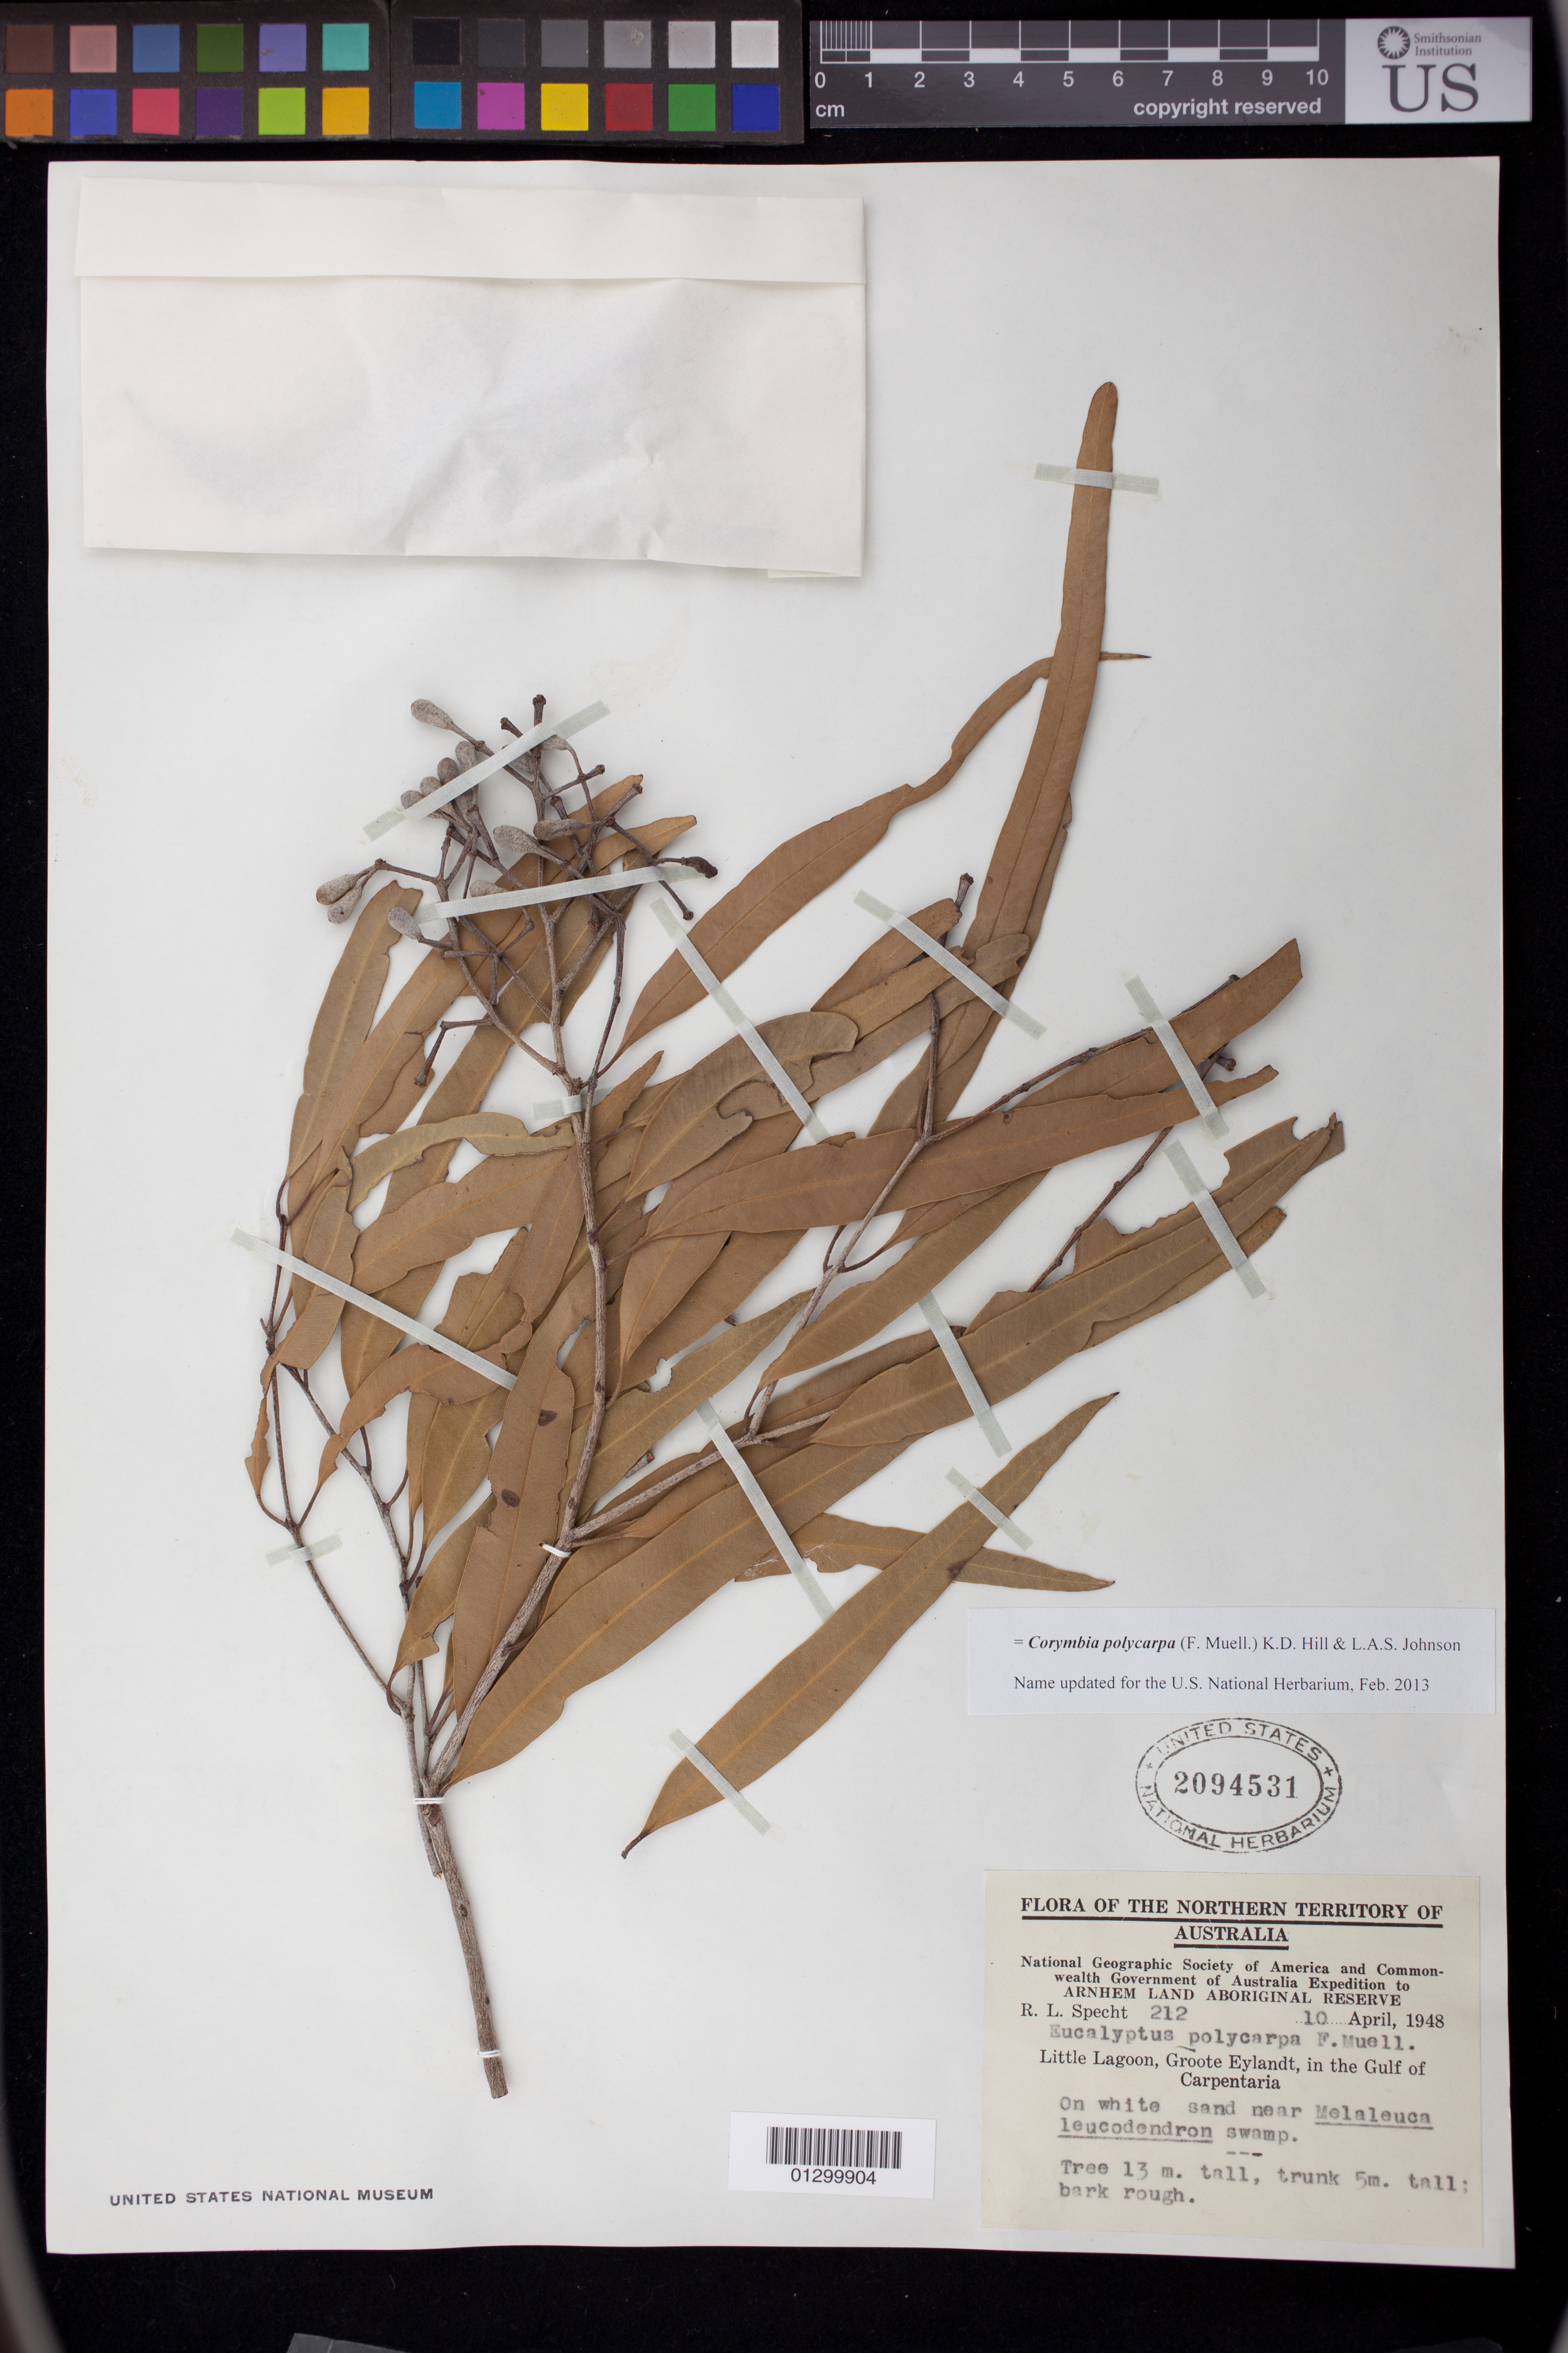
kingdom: Plantae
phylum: Tracheophyta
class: Magnoliopsida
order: Myrtales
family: Myrtaceae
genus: Corymbia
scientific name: Corymbia polycarpa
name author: (F. Muell.) K.D. Hill & L.A.S. Johnson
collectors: R. L. Specht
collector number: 212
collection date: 1948-05-28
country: Australia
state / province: Northern Territory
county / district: East Arnhem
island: Groote Eylandt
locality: Little Lagoon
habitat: On white sand near Melaleuca leucodendron swamp.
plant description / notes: Tree 13 m. tall, trunk 5 m. tall; bark rough.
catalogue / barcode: US 2094531